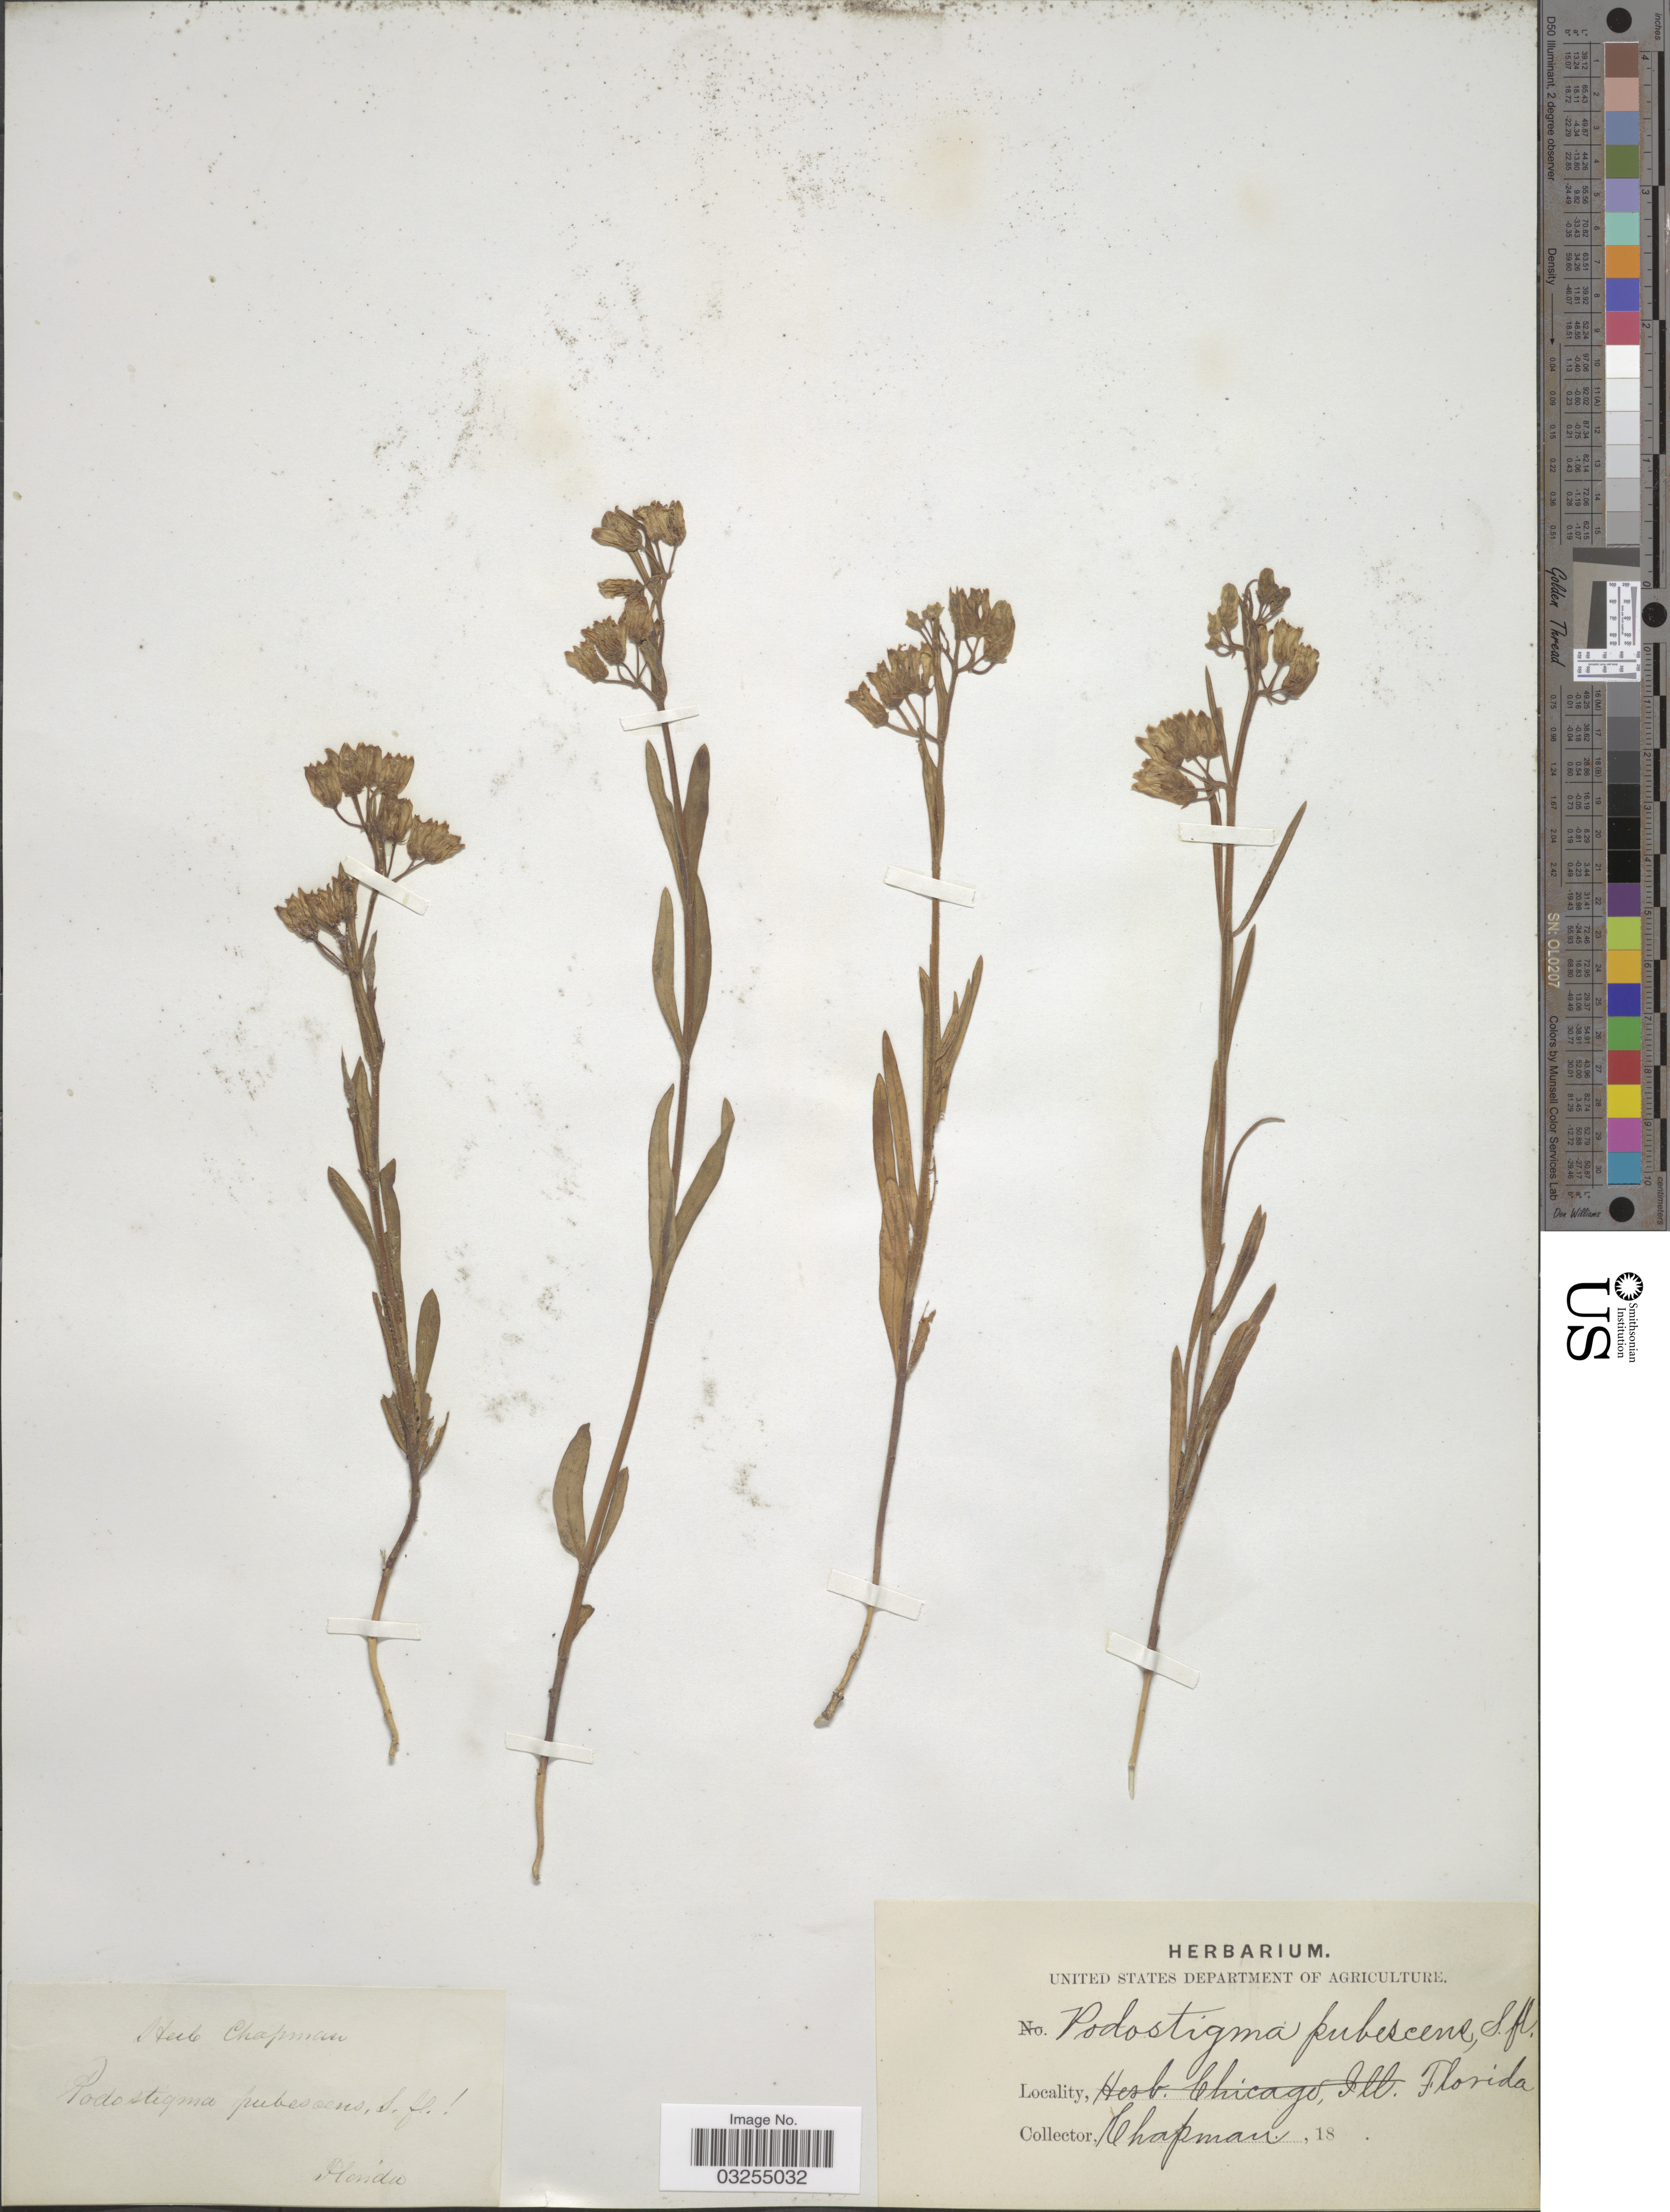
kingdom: Plantae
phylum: Tracheophyta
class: Magnoliopsida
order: Gentianales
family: Apocynaceae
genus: Asclepias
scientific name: Asclepias pedicellata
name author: Walter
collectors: A. Chapman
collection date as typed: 18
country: United States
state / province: Florida